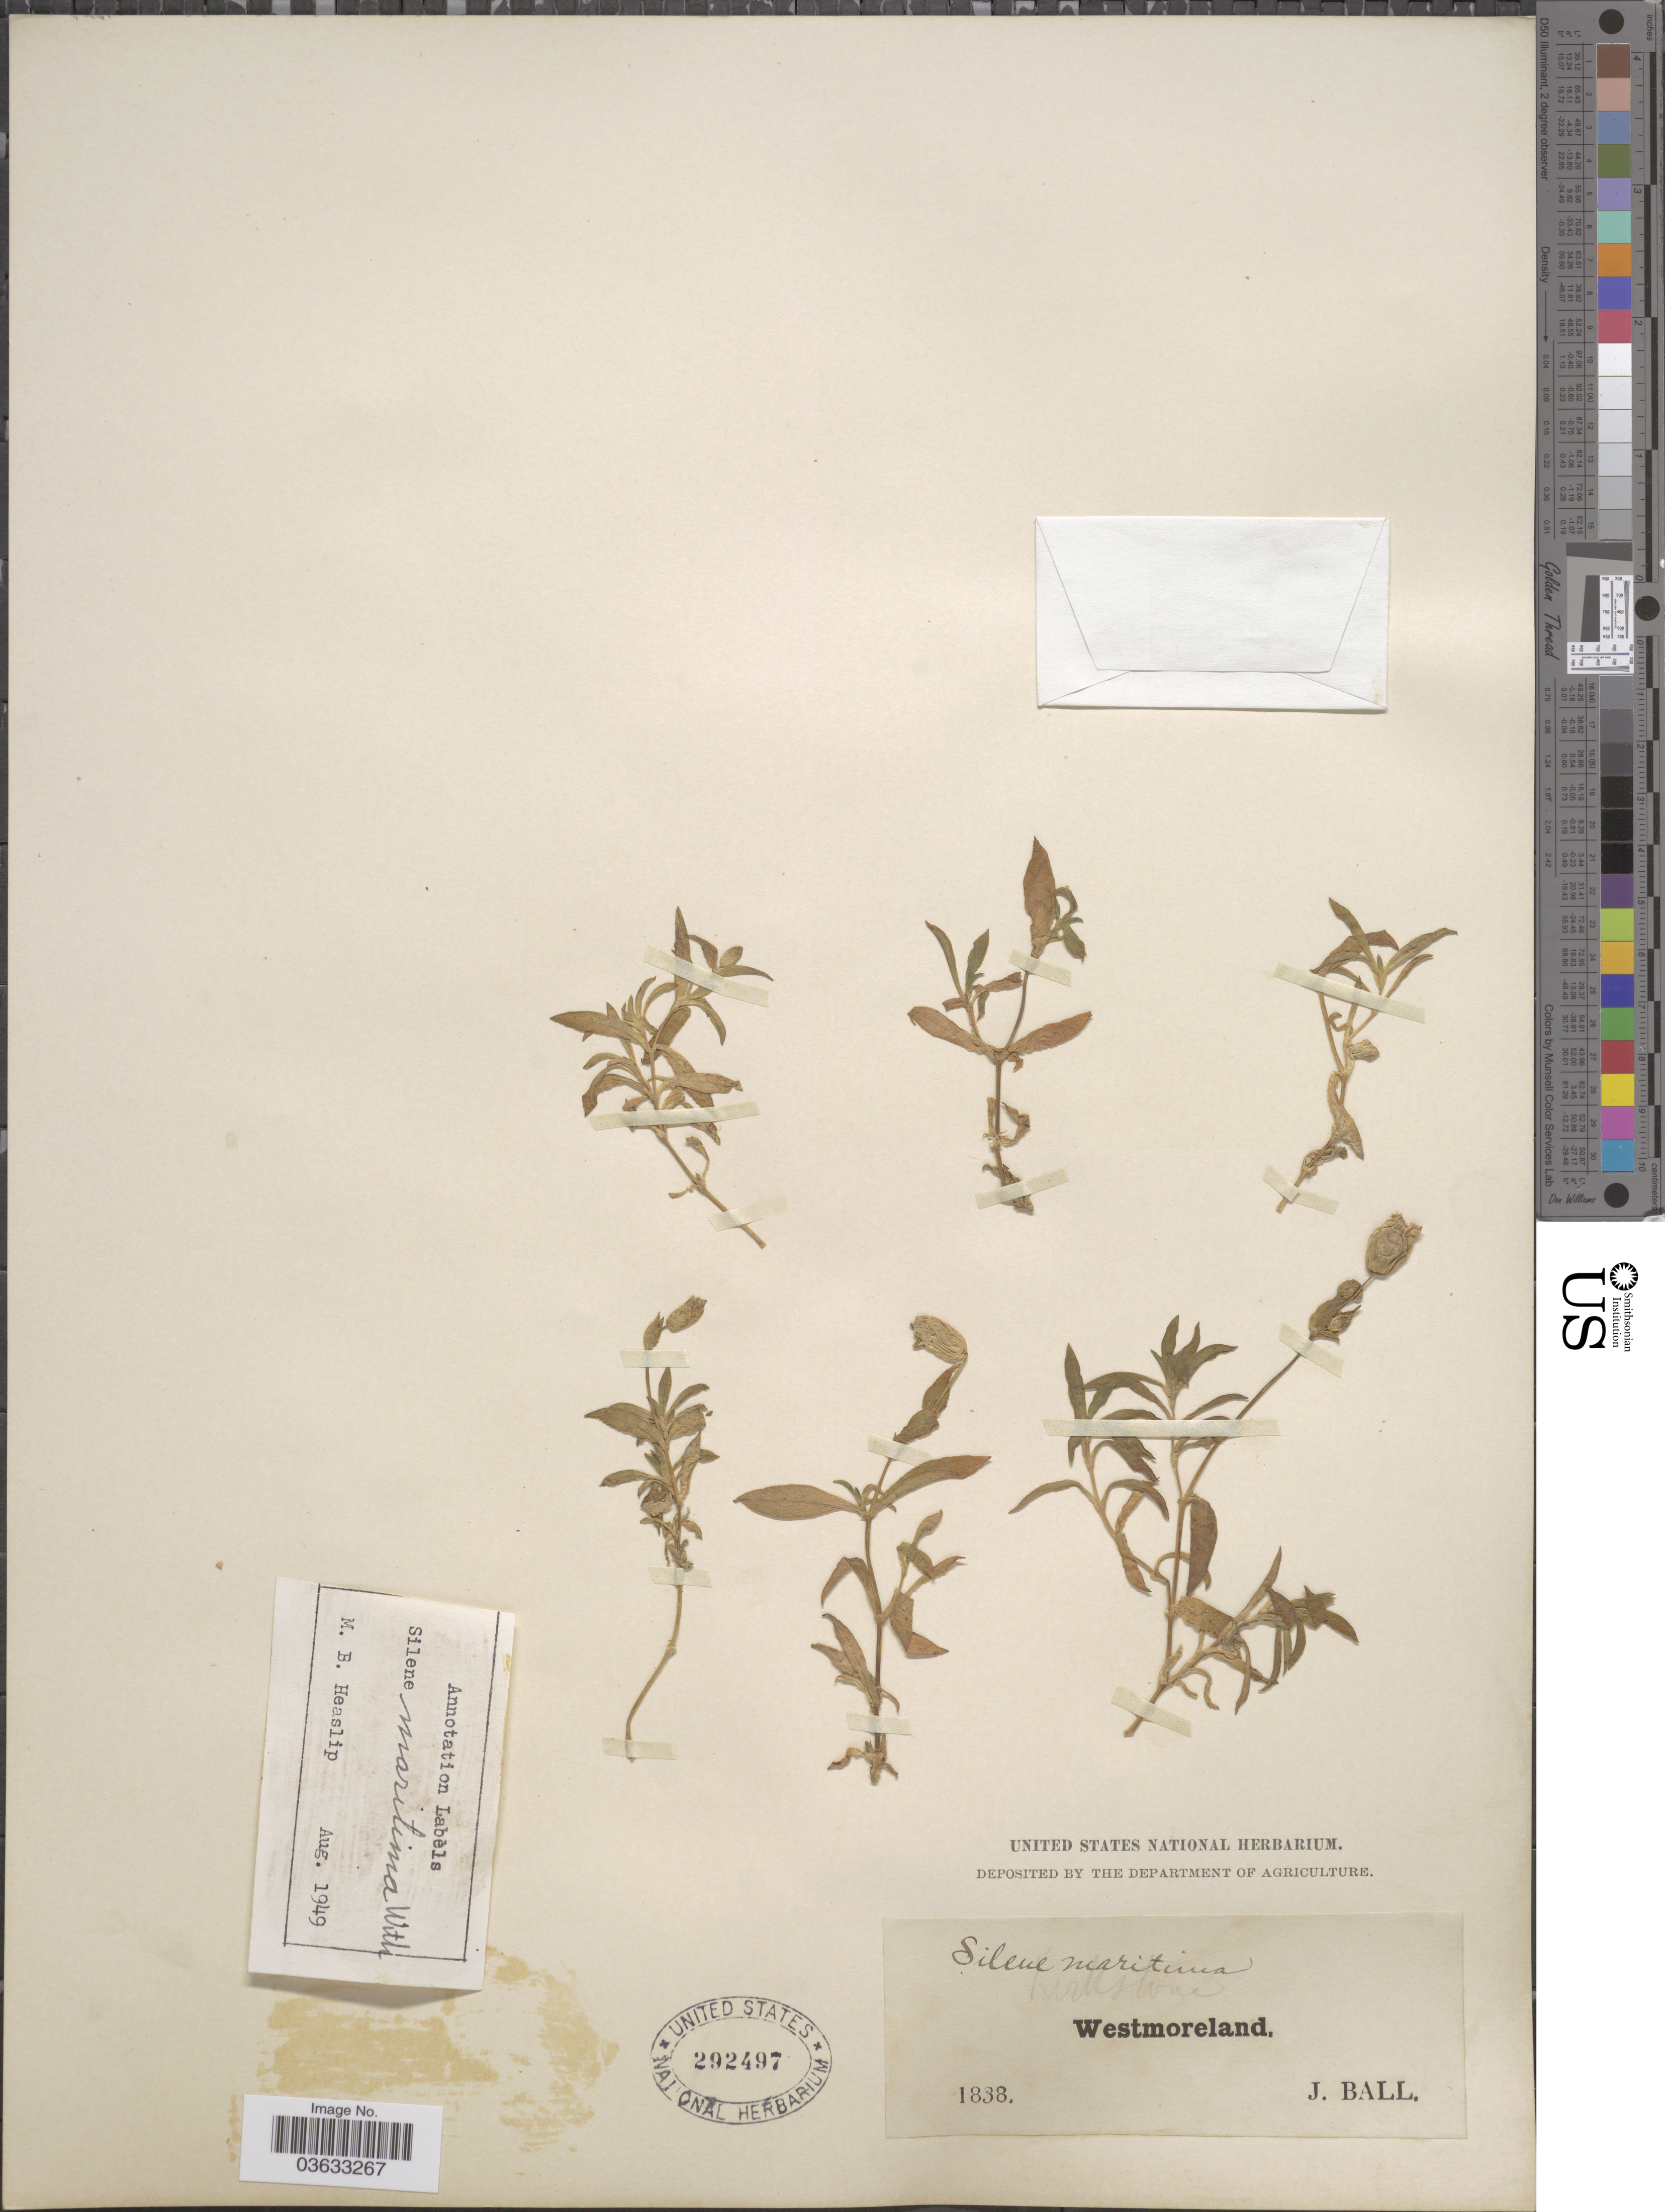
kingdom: Plantae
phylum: Tracheophyta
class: Magnoliopsida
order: Caryophyllales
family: Caryophyllaceae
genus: Silene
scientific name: Silene maritima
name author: With.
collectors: J. Ball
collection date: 1838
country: United Kingdom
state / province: England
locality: Westmoreland.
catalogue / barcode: US 292497